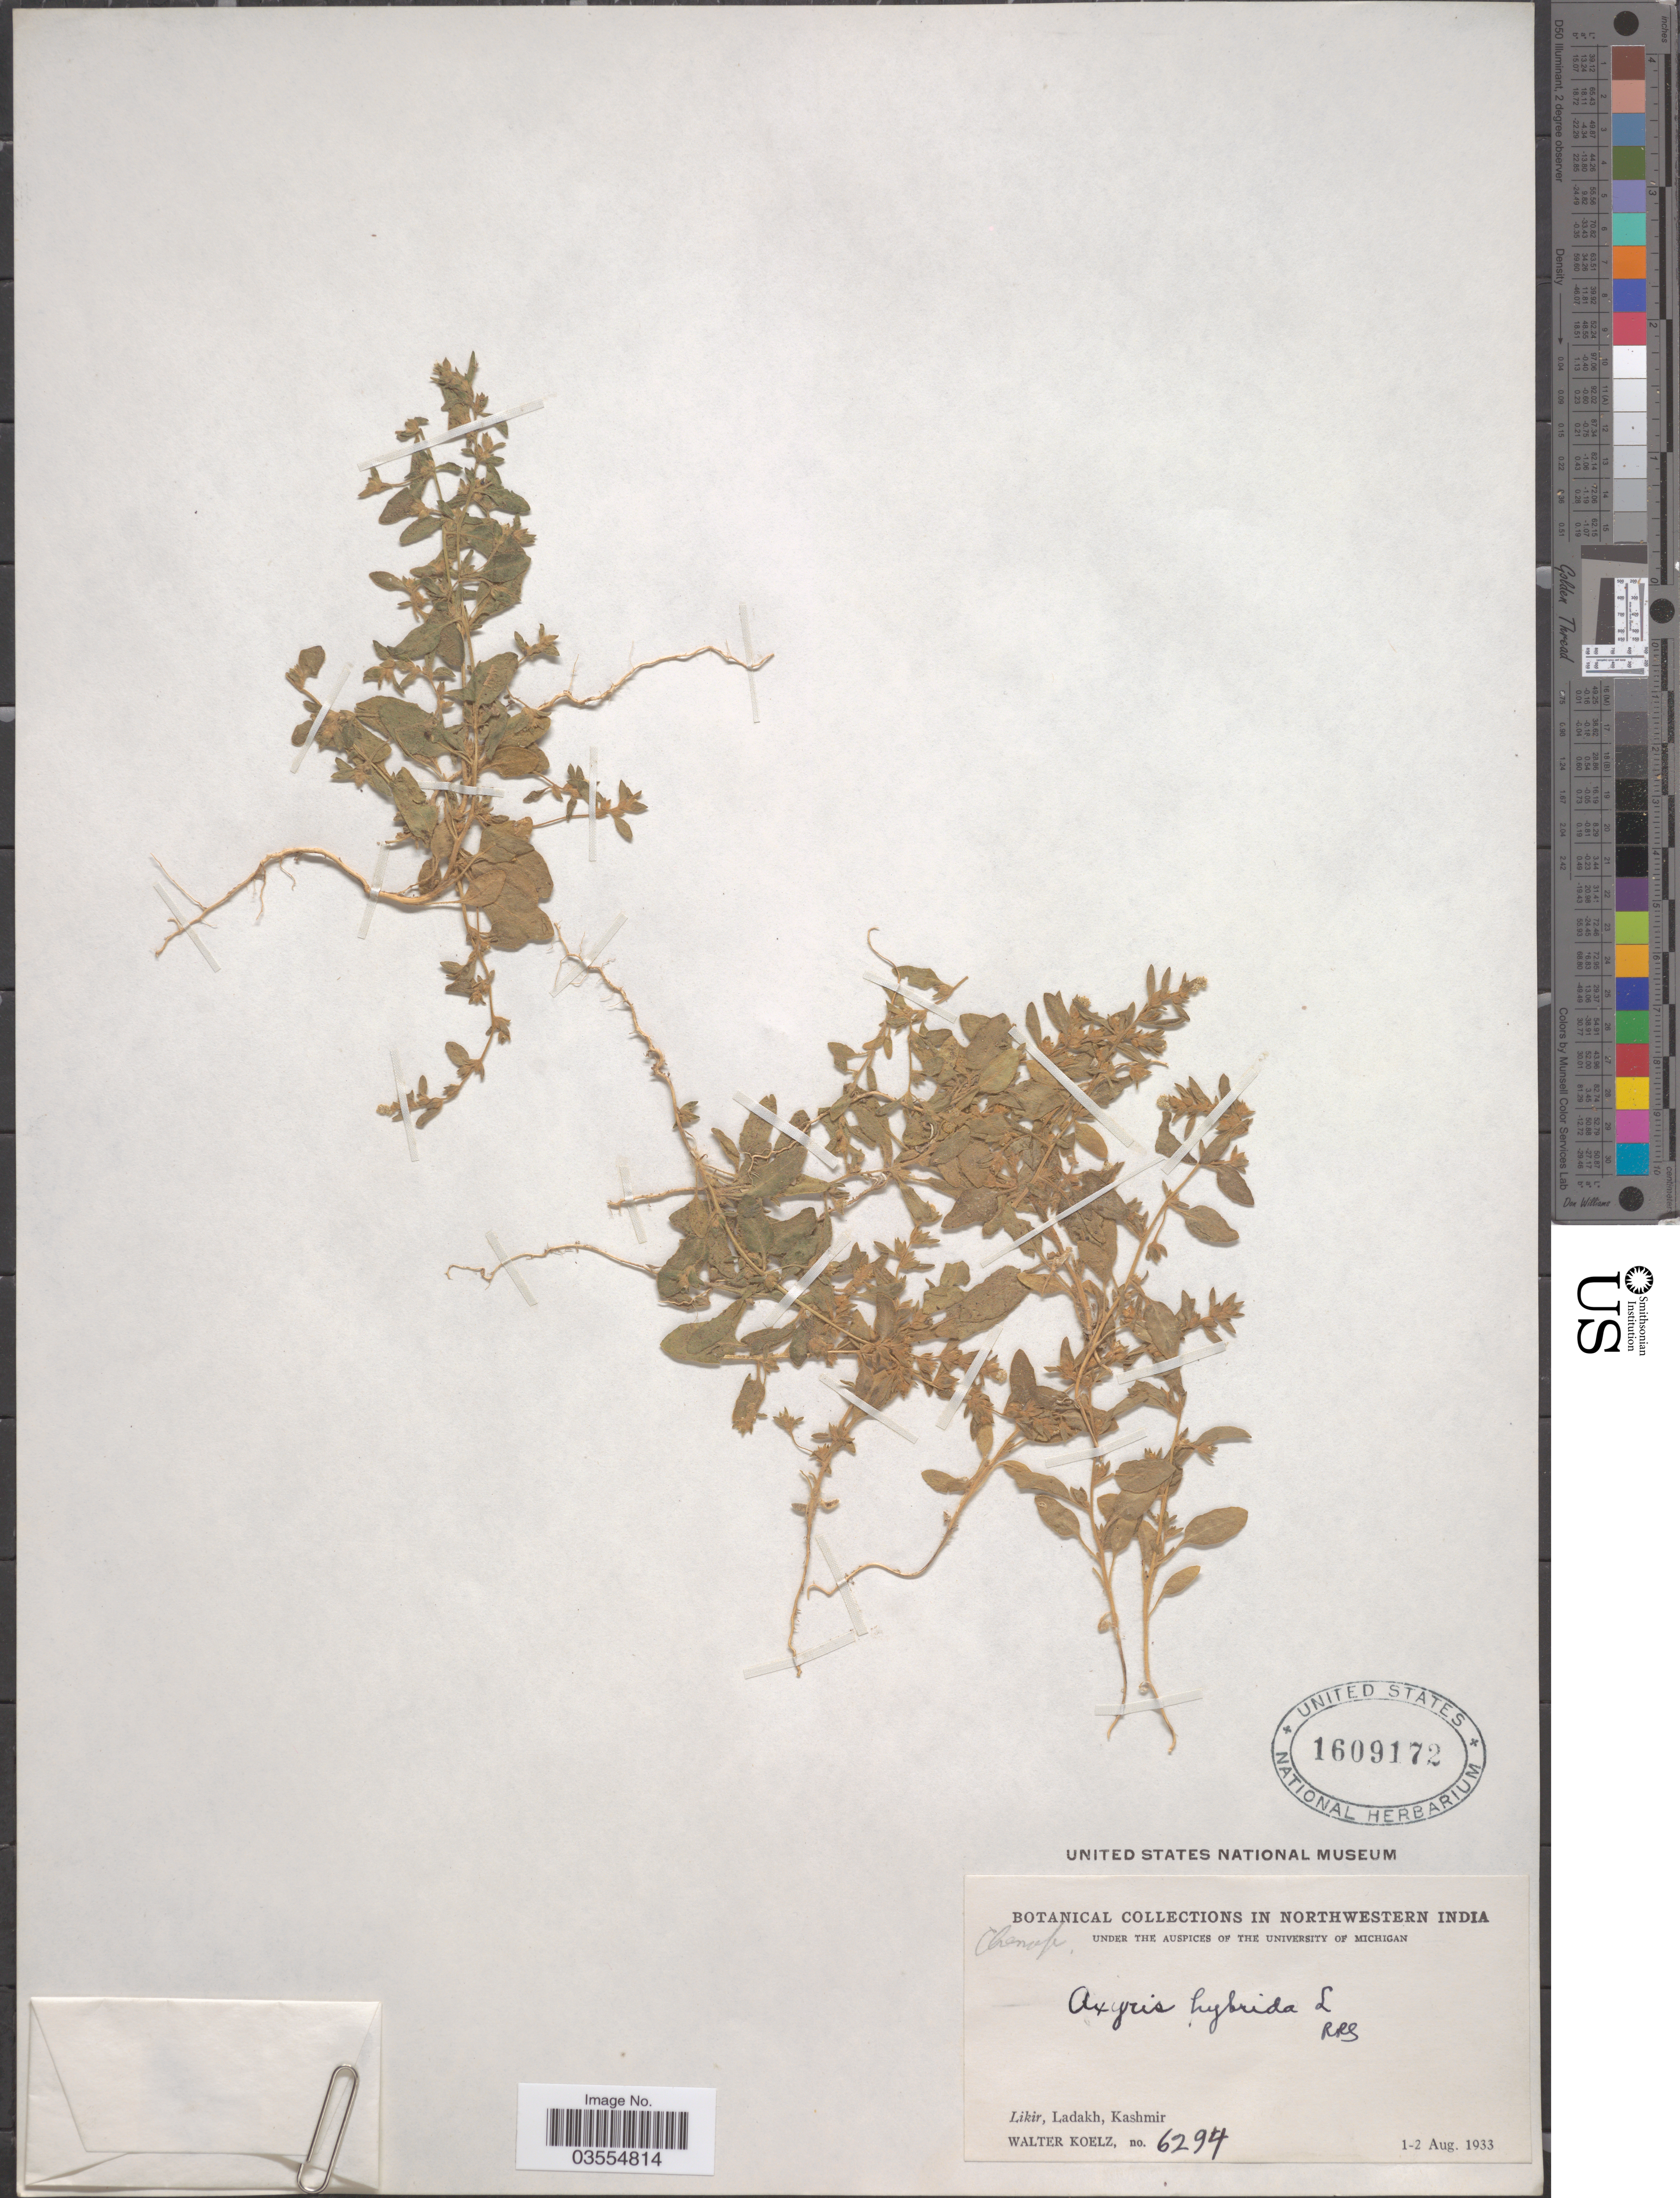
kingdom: Plantae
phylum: Tracheophyta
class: Magnoliopsida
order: Caryophyllales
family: Amaranthaceae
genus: Axyris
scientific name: Axyris hybrida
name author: L.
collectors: W. N. Koelz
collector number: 6294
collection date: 1933-08-01/1933-08-02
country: India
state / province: Jammu and Kashmir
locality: Northwestern India. Likir, Ladakh Kashmir.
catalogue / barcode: US 1609172